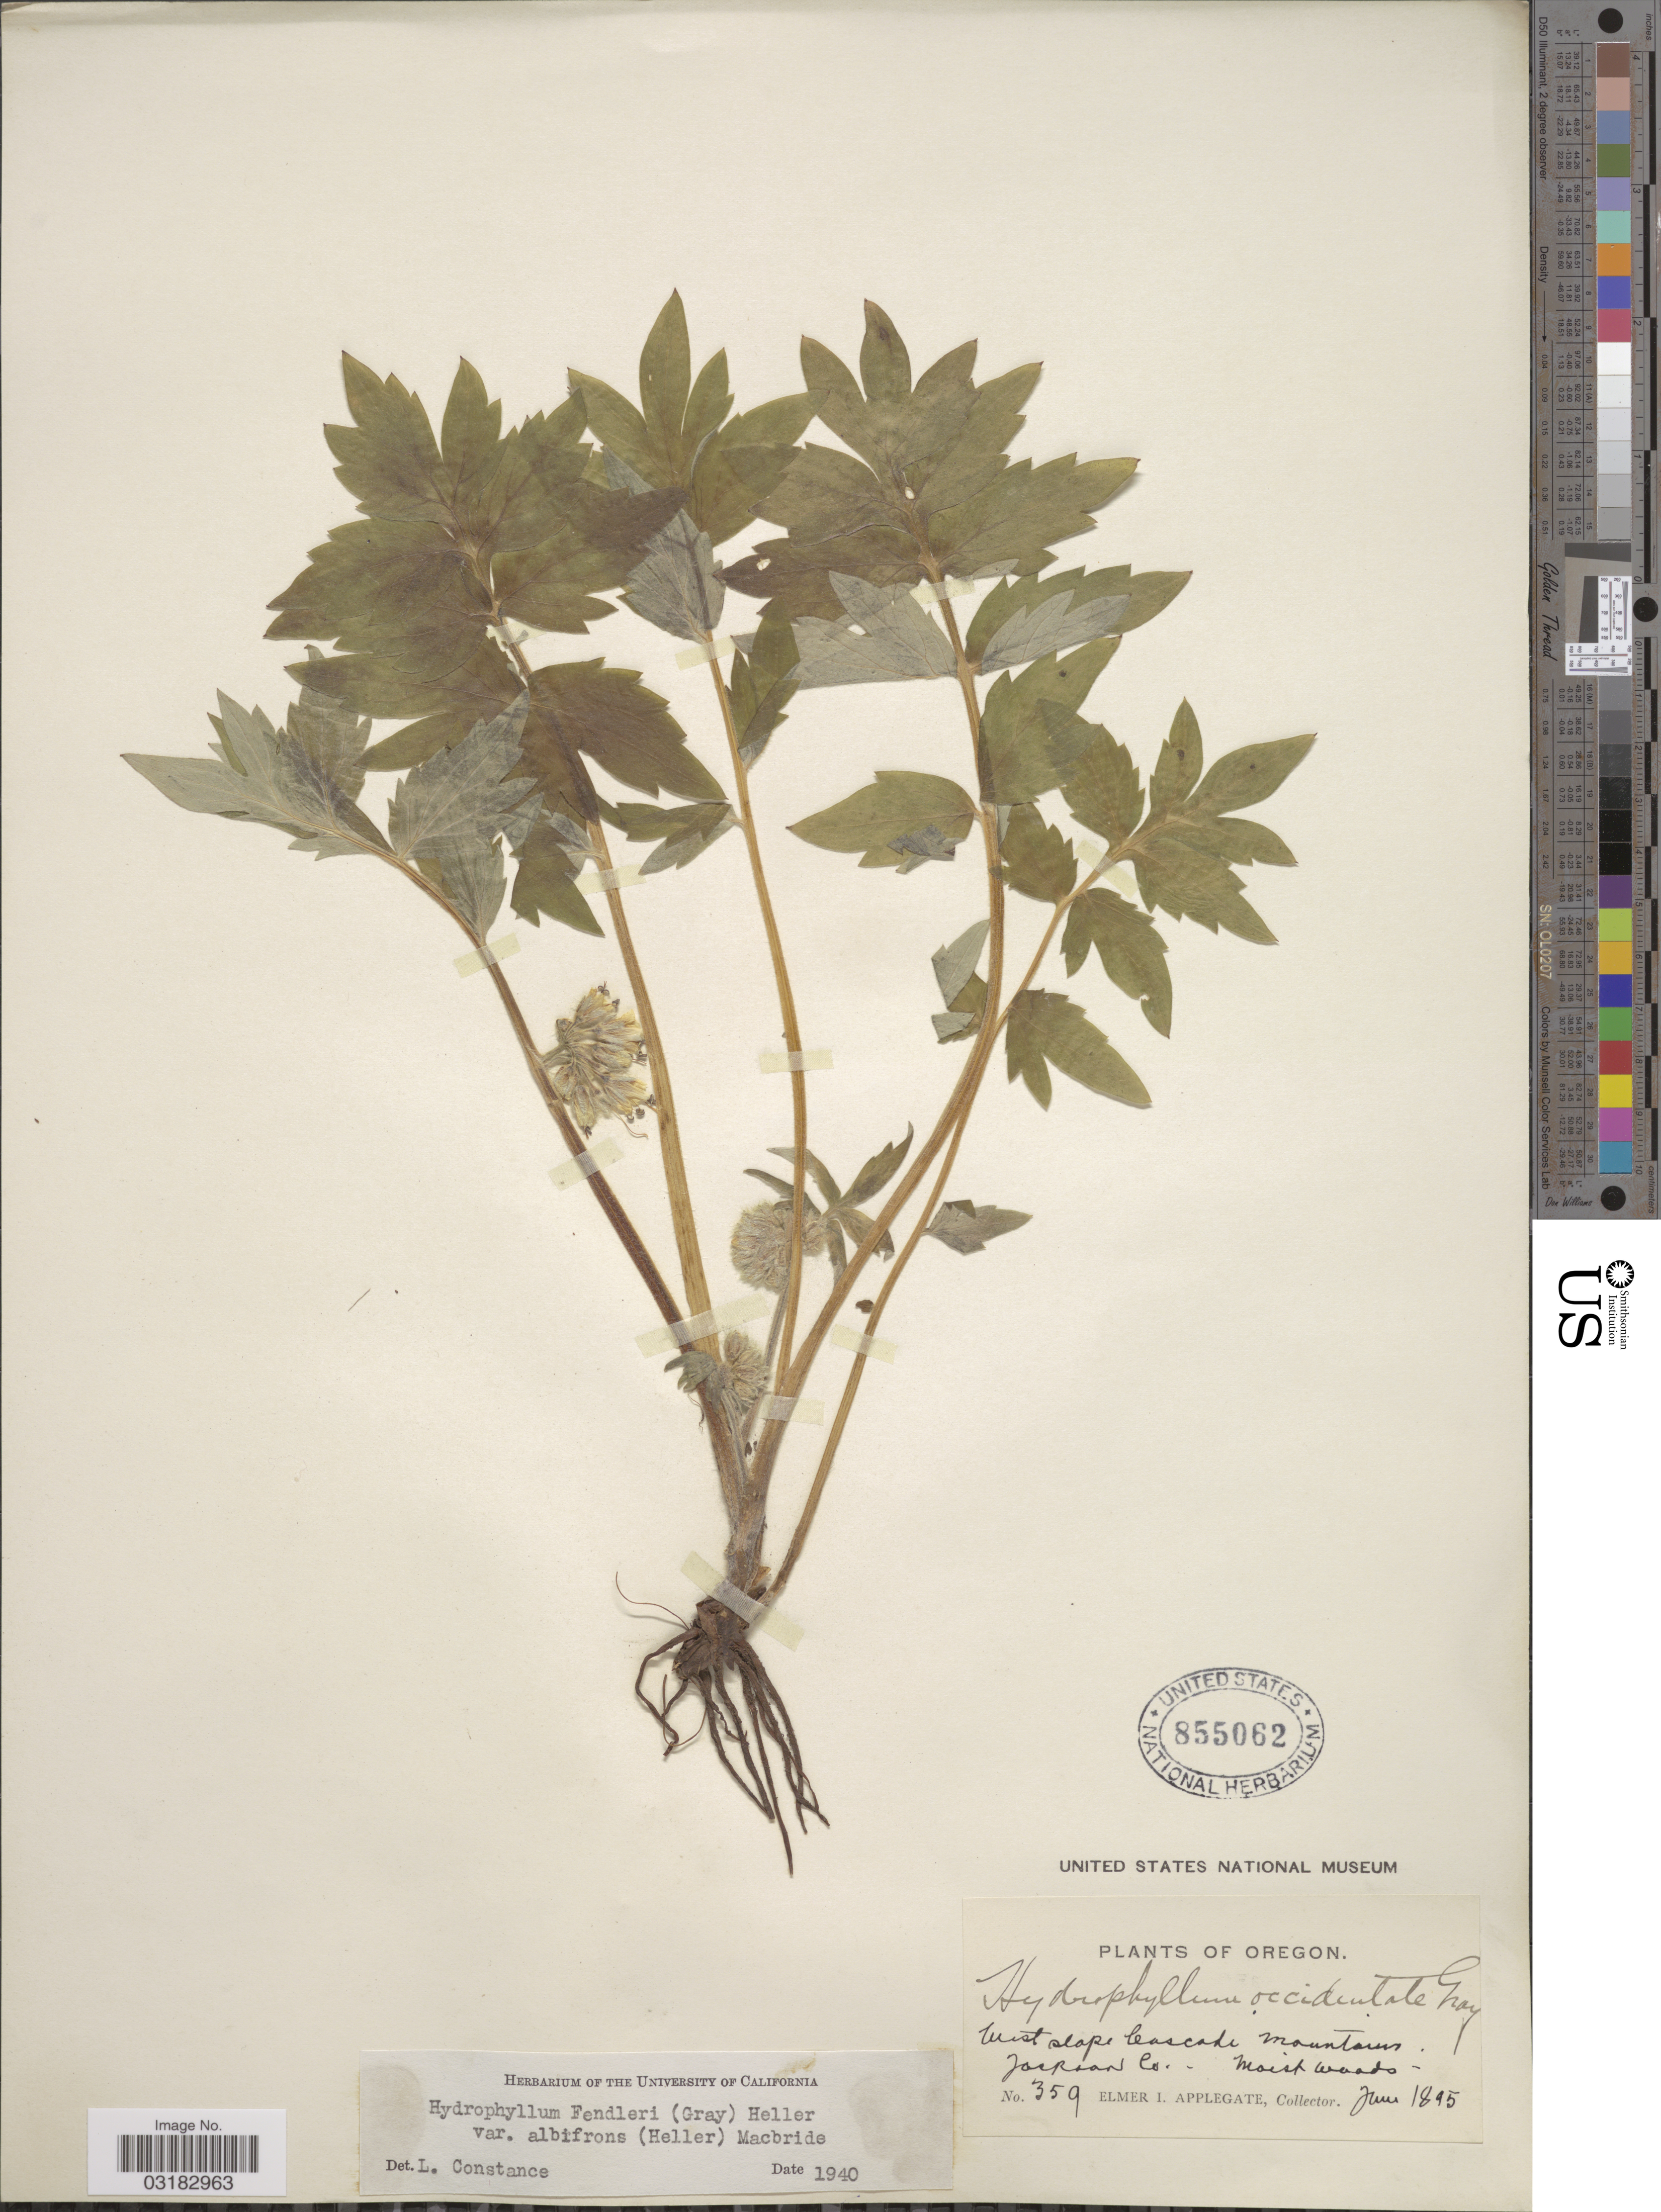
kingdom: Plantae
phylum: Tracheophyta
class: Magnoliopsida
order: Boraginales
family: Hydrophyllaceae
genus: Hydrophyllum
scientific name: Hydrophyllum fendleri var. albifrons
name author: (A. Heller) J.F. Macbr.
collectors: E. I. Applegate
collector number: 359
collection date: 1895-06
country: United States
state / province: Oregon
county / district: Jackson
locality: West slope Cascade Mountains. Jackson Co.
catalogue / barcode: US 855062